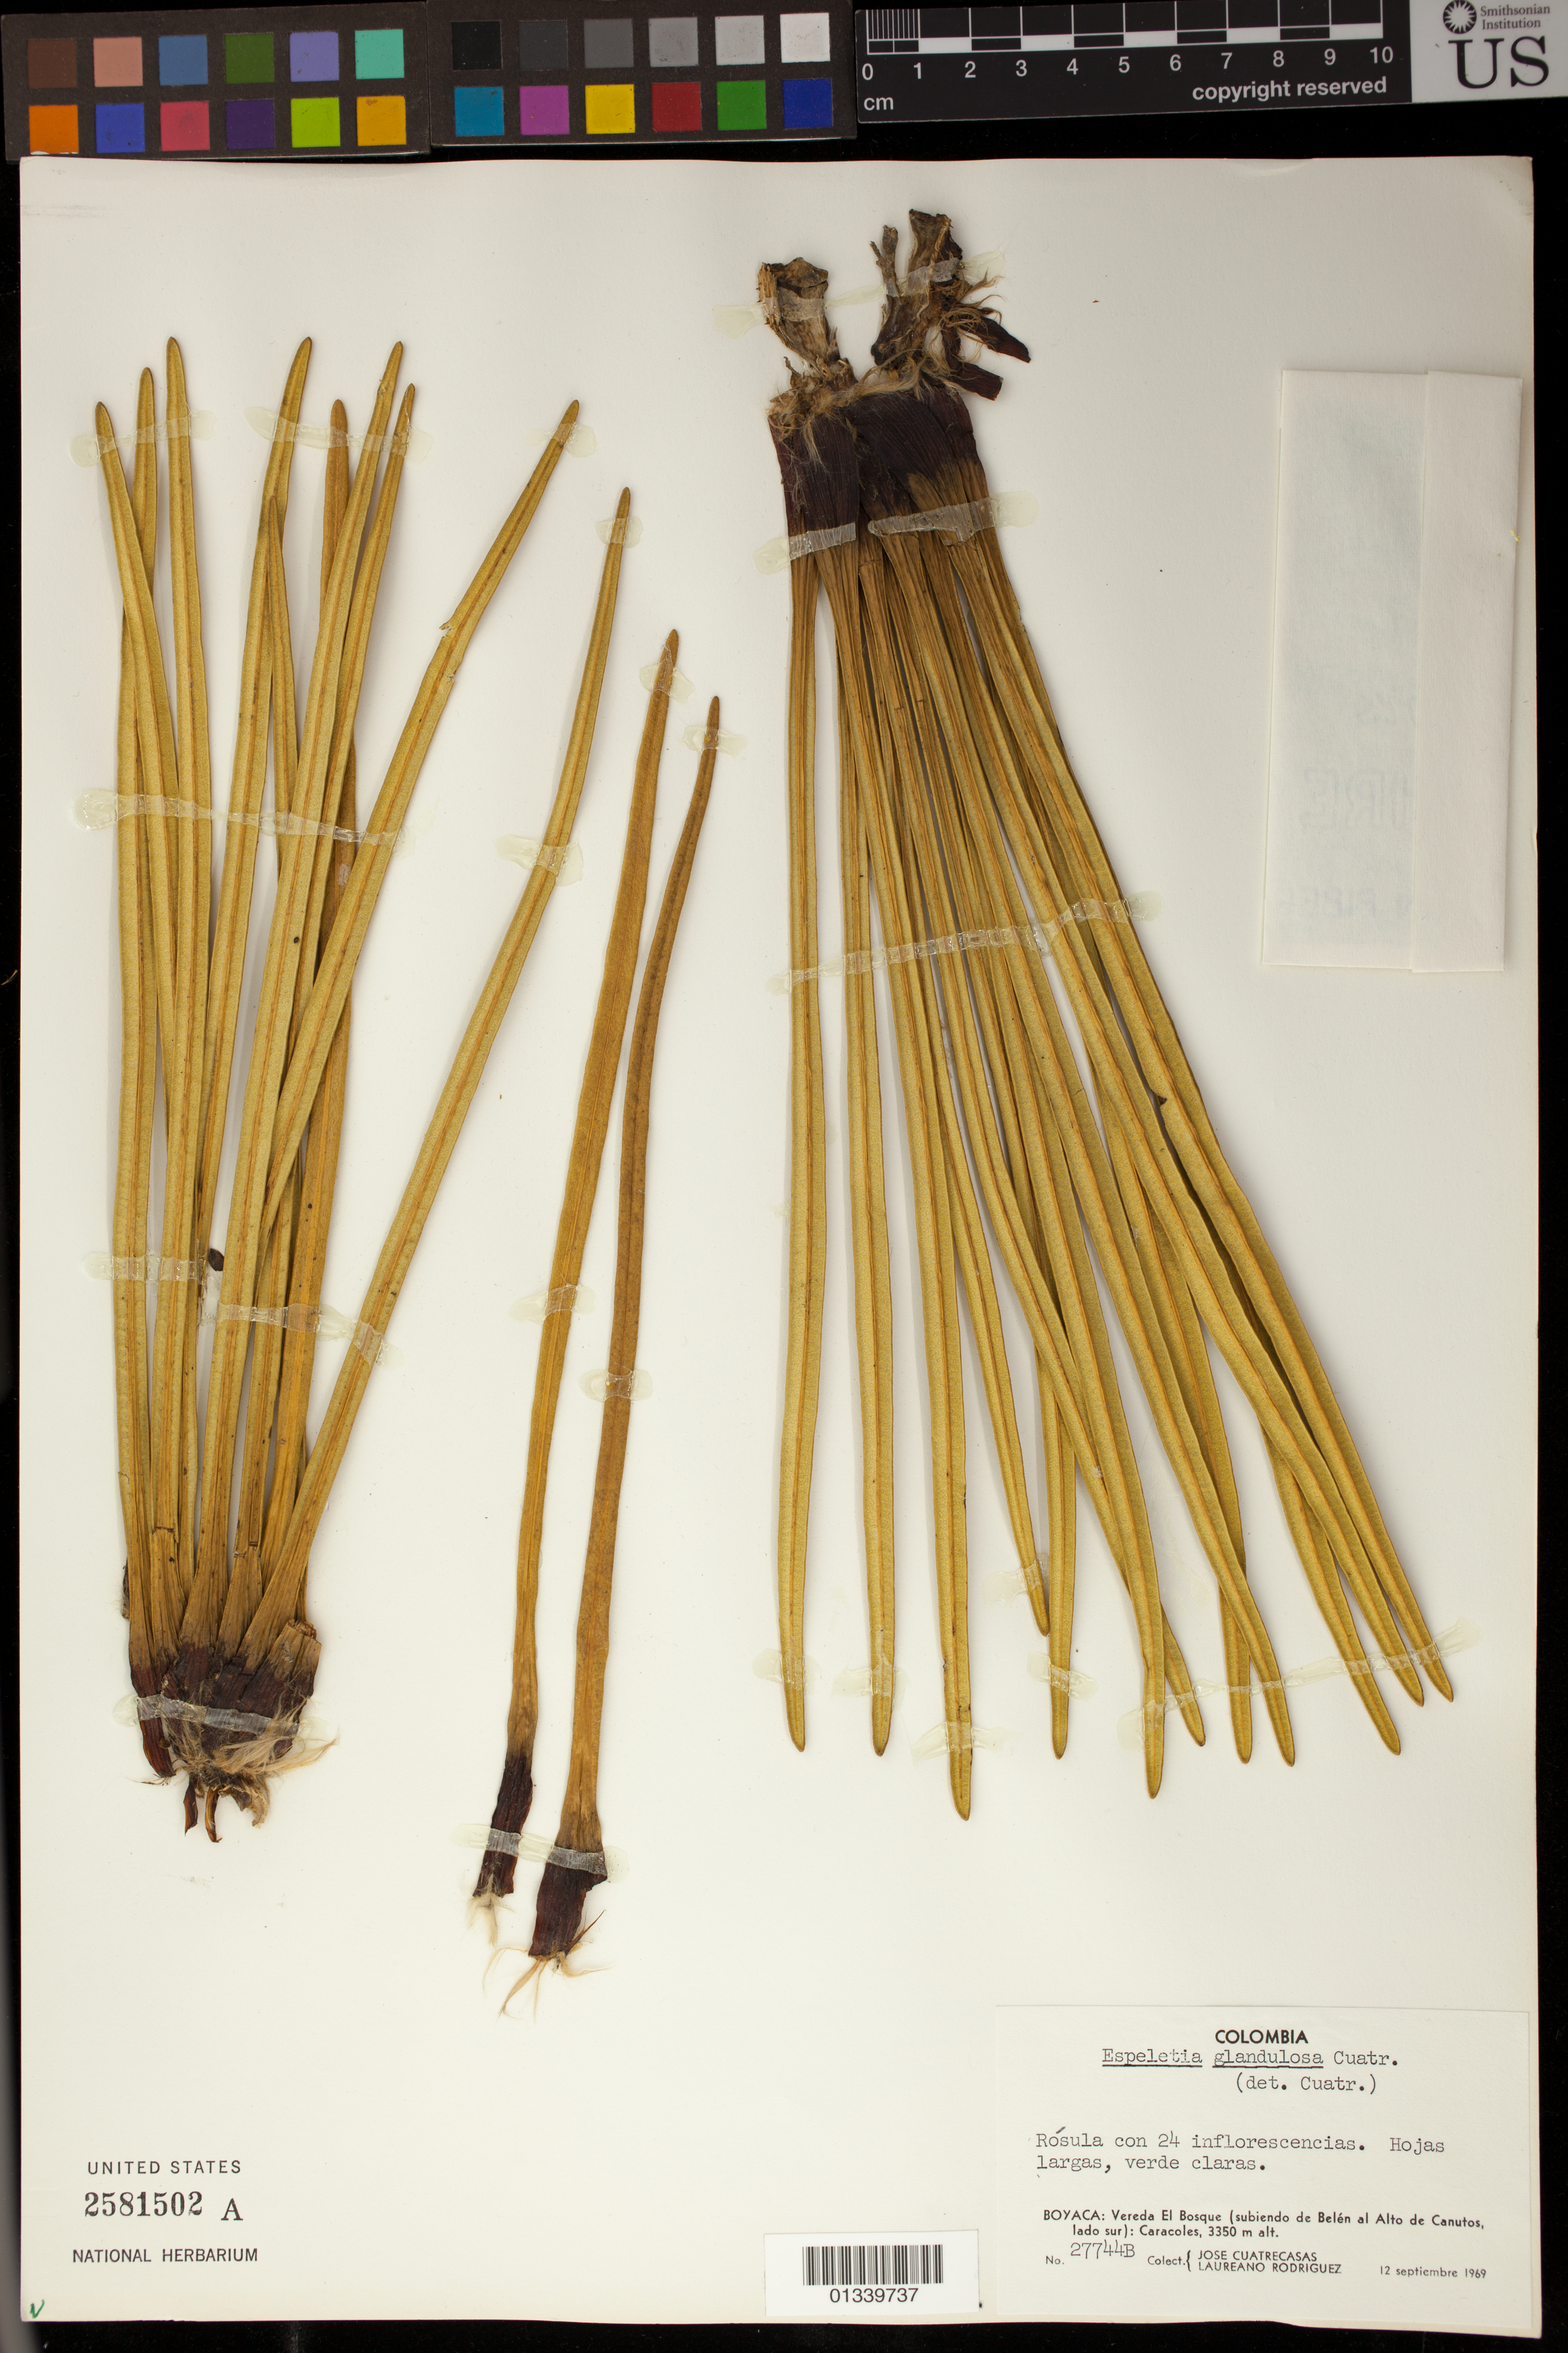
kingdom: Plantae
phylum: Tracheophyta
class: Magnoliopsida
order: Asterales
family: Asteraceae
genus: Paramiflos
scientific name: Paramiflos glandulosus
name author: (Cuatrec.) Cuatrec.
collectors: J. Cuatrecasas & L. Rodriguez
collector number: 27744 B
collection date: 1969-09-12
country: Colombia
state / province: Boyacá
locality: Vereda El Bosque (subiendo de Belen al Alto de Canutos, lado sur): Caracoles.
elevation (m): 3350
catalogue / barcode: US 2581502